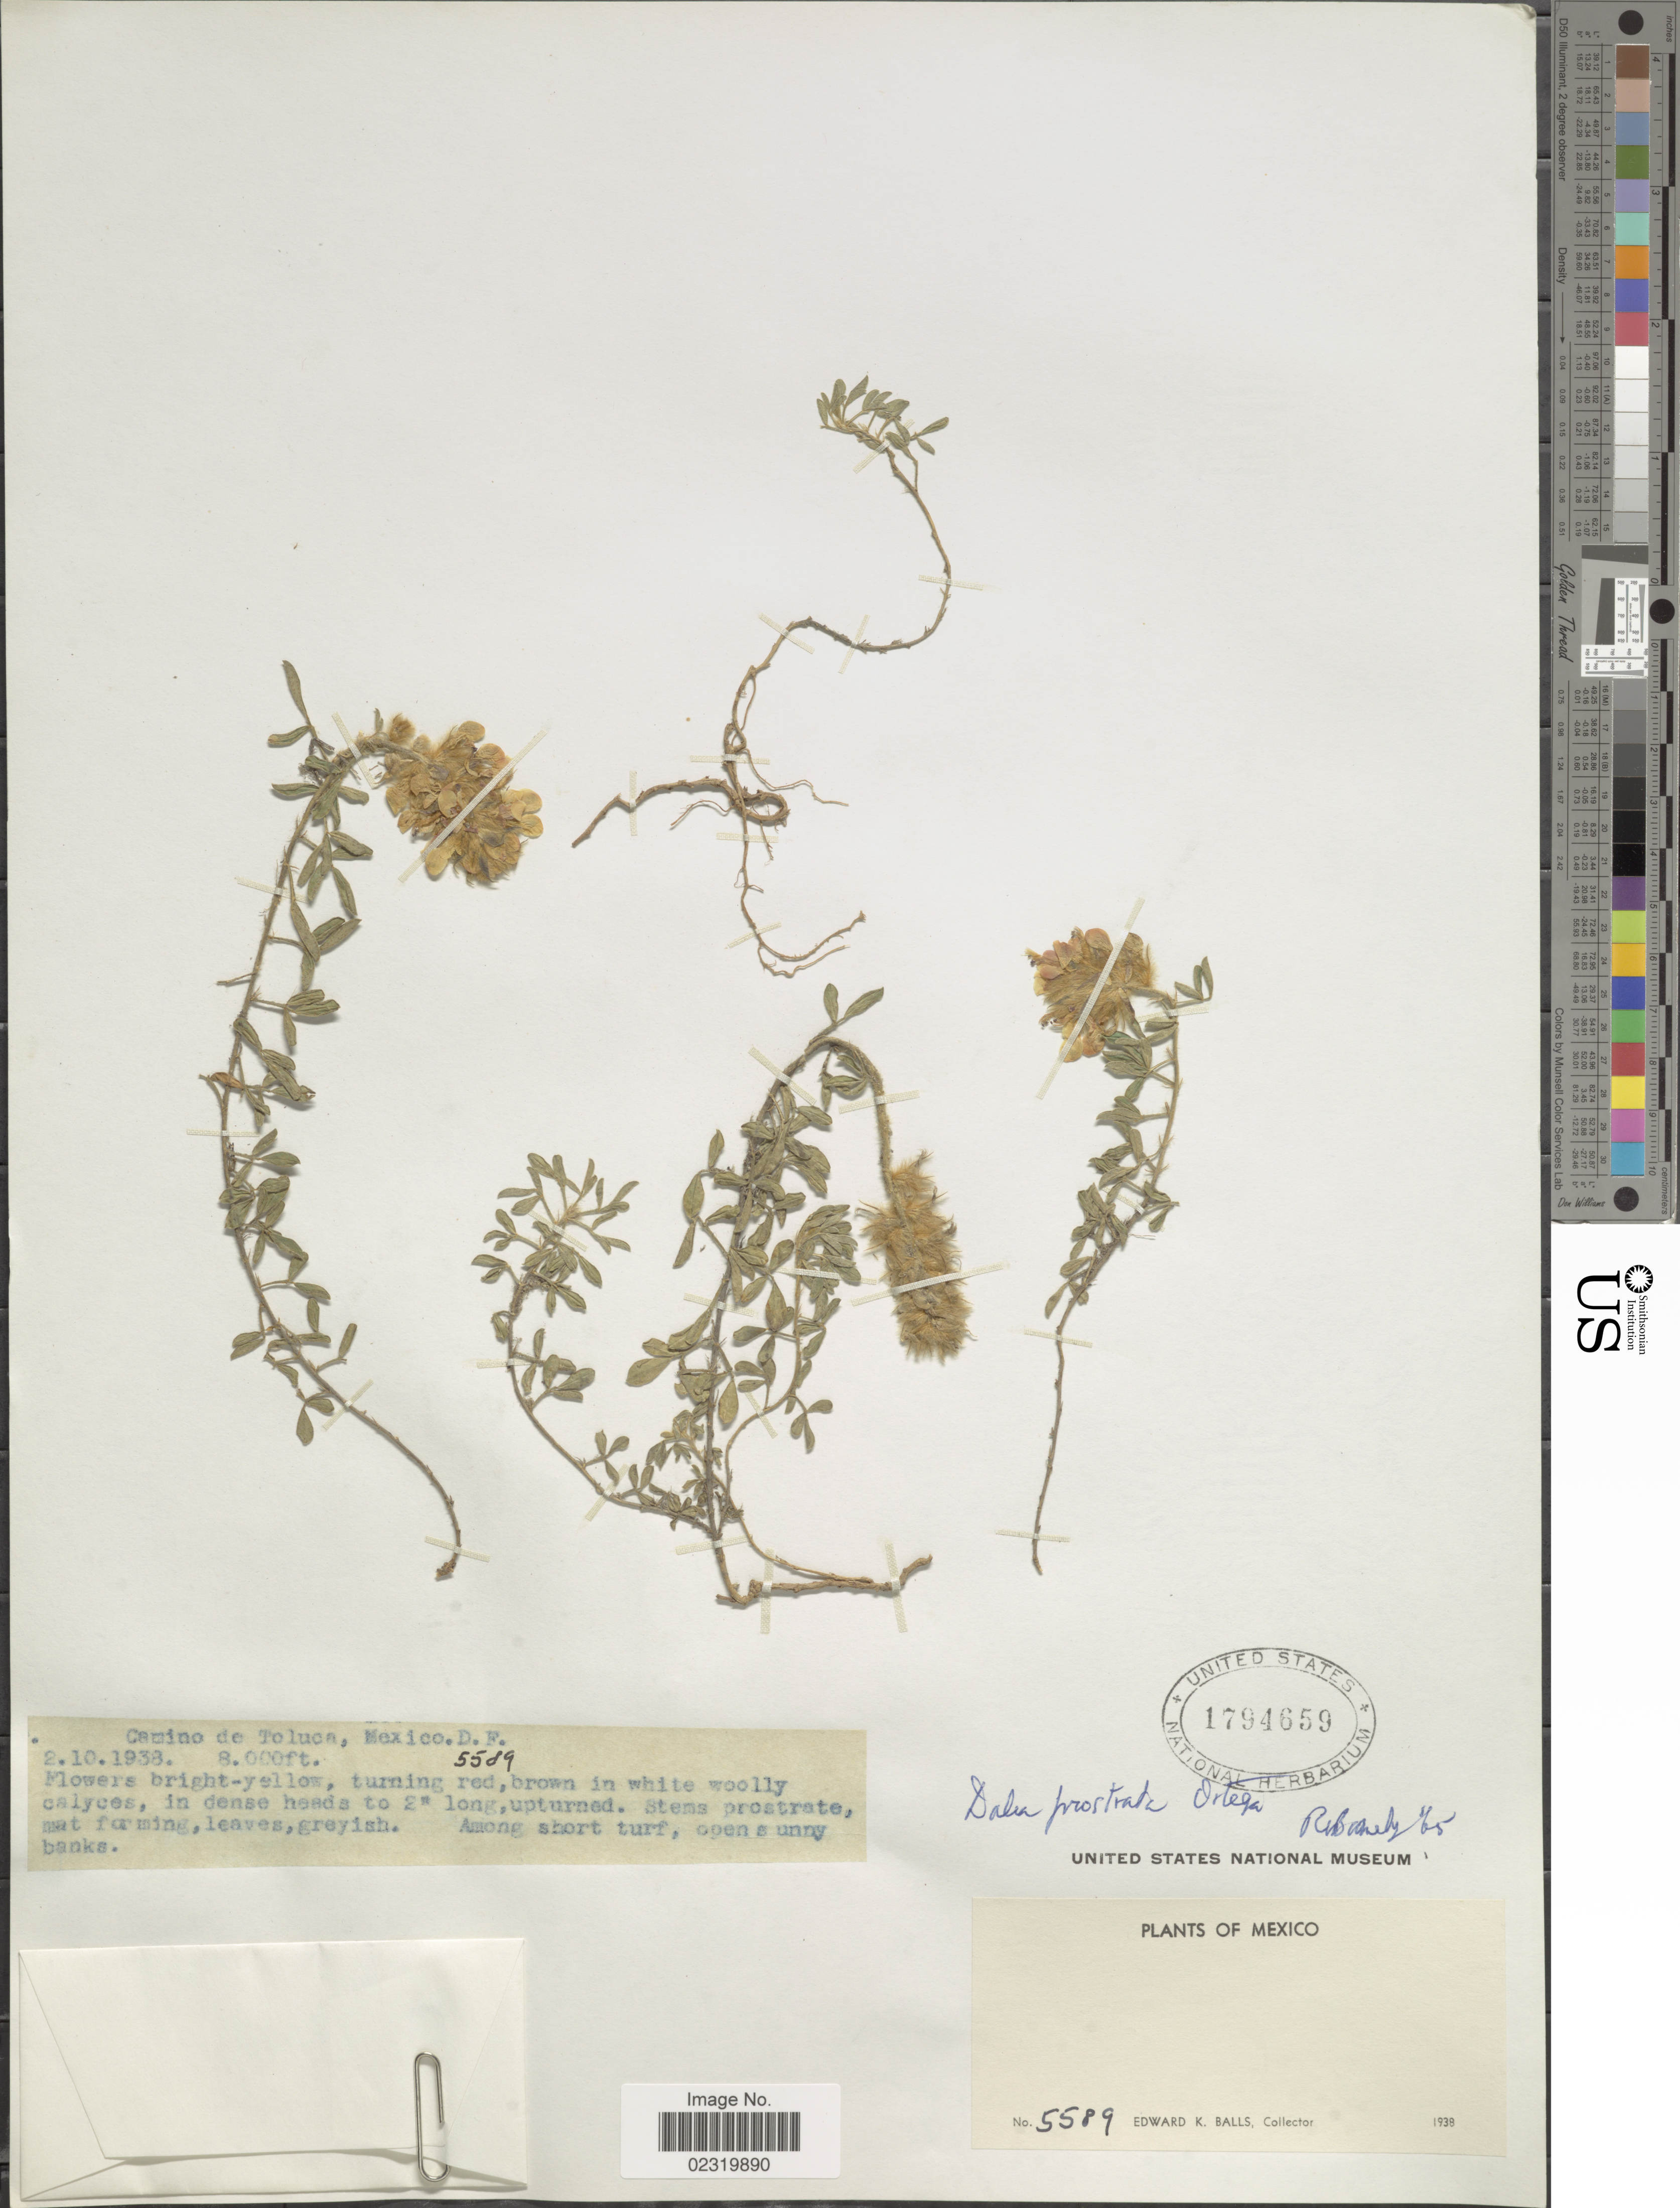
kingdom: Plantae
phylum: Tracheophyta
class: Magnoliopsida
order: Fabales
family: Fabaceae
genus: Dalea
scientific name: Dalea prostrata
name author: Ortega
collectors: E. K. Balls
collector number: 5589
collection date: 1938-10-02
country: Mexico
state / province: Distrito Federal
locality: Camino de Toluca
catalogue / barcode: US 1794659